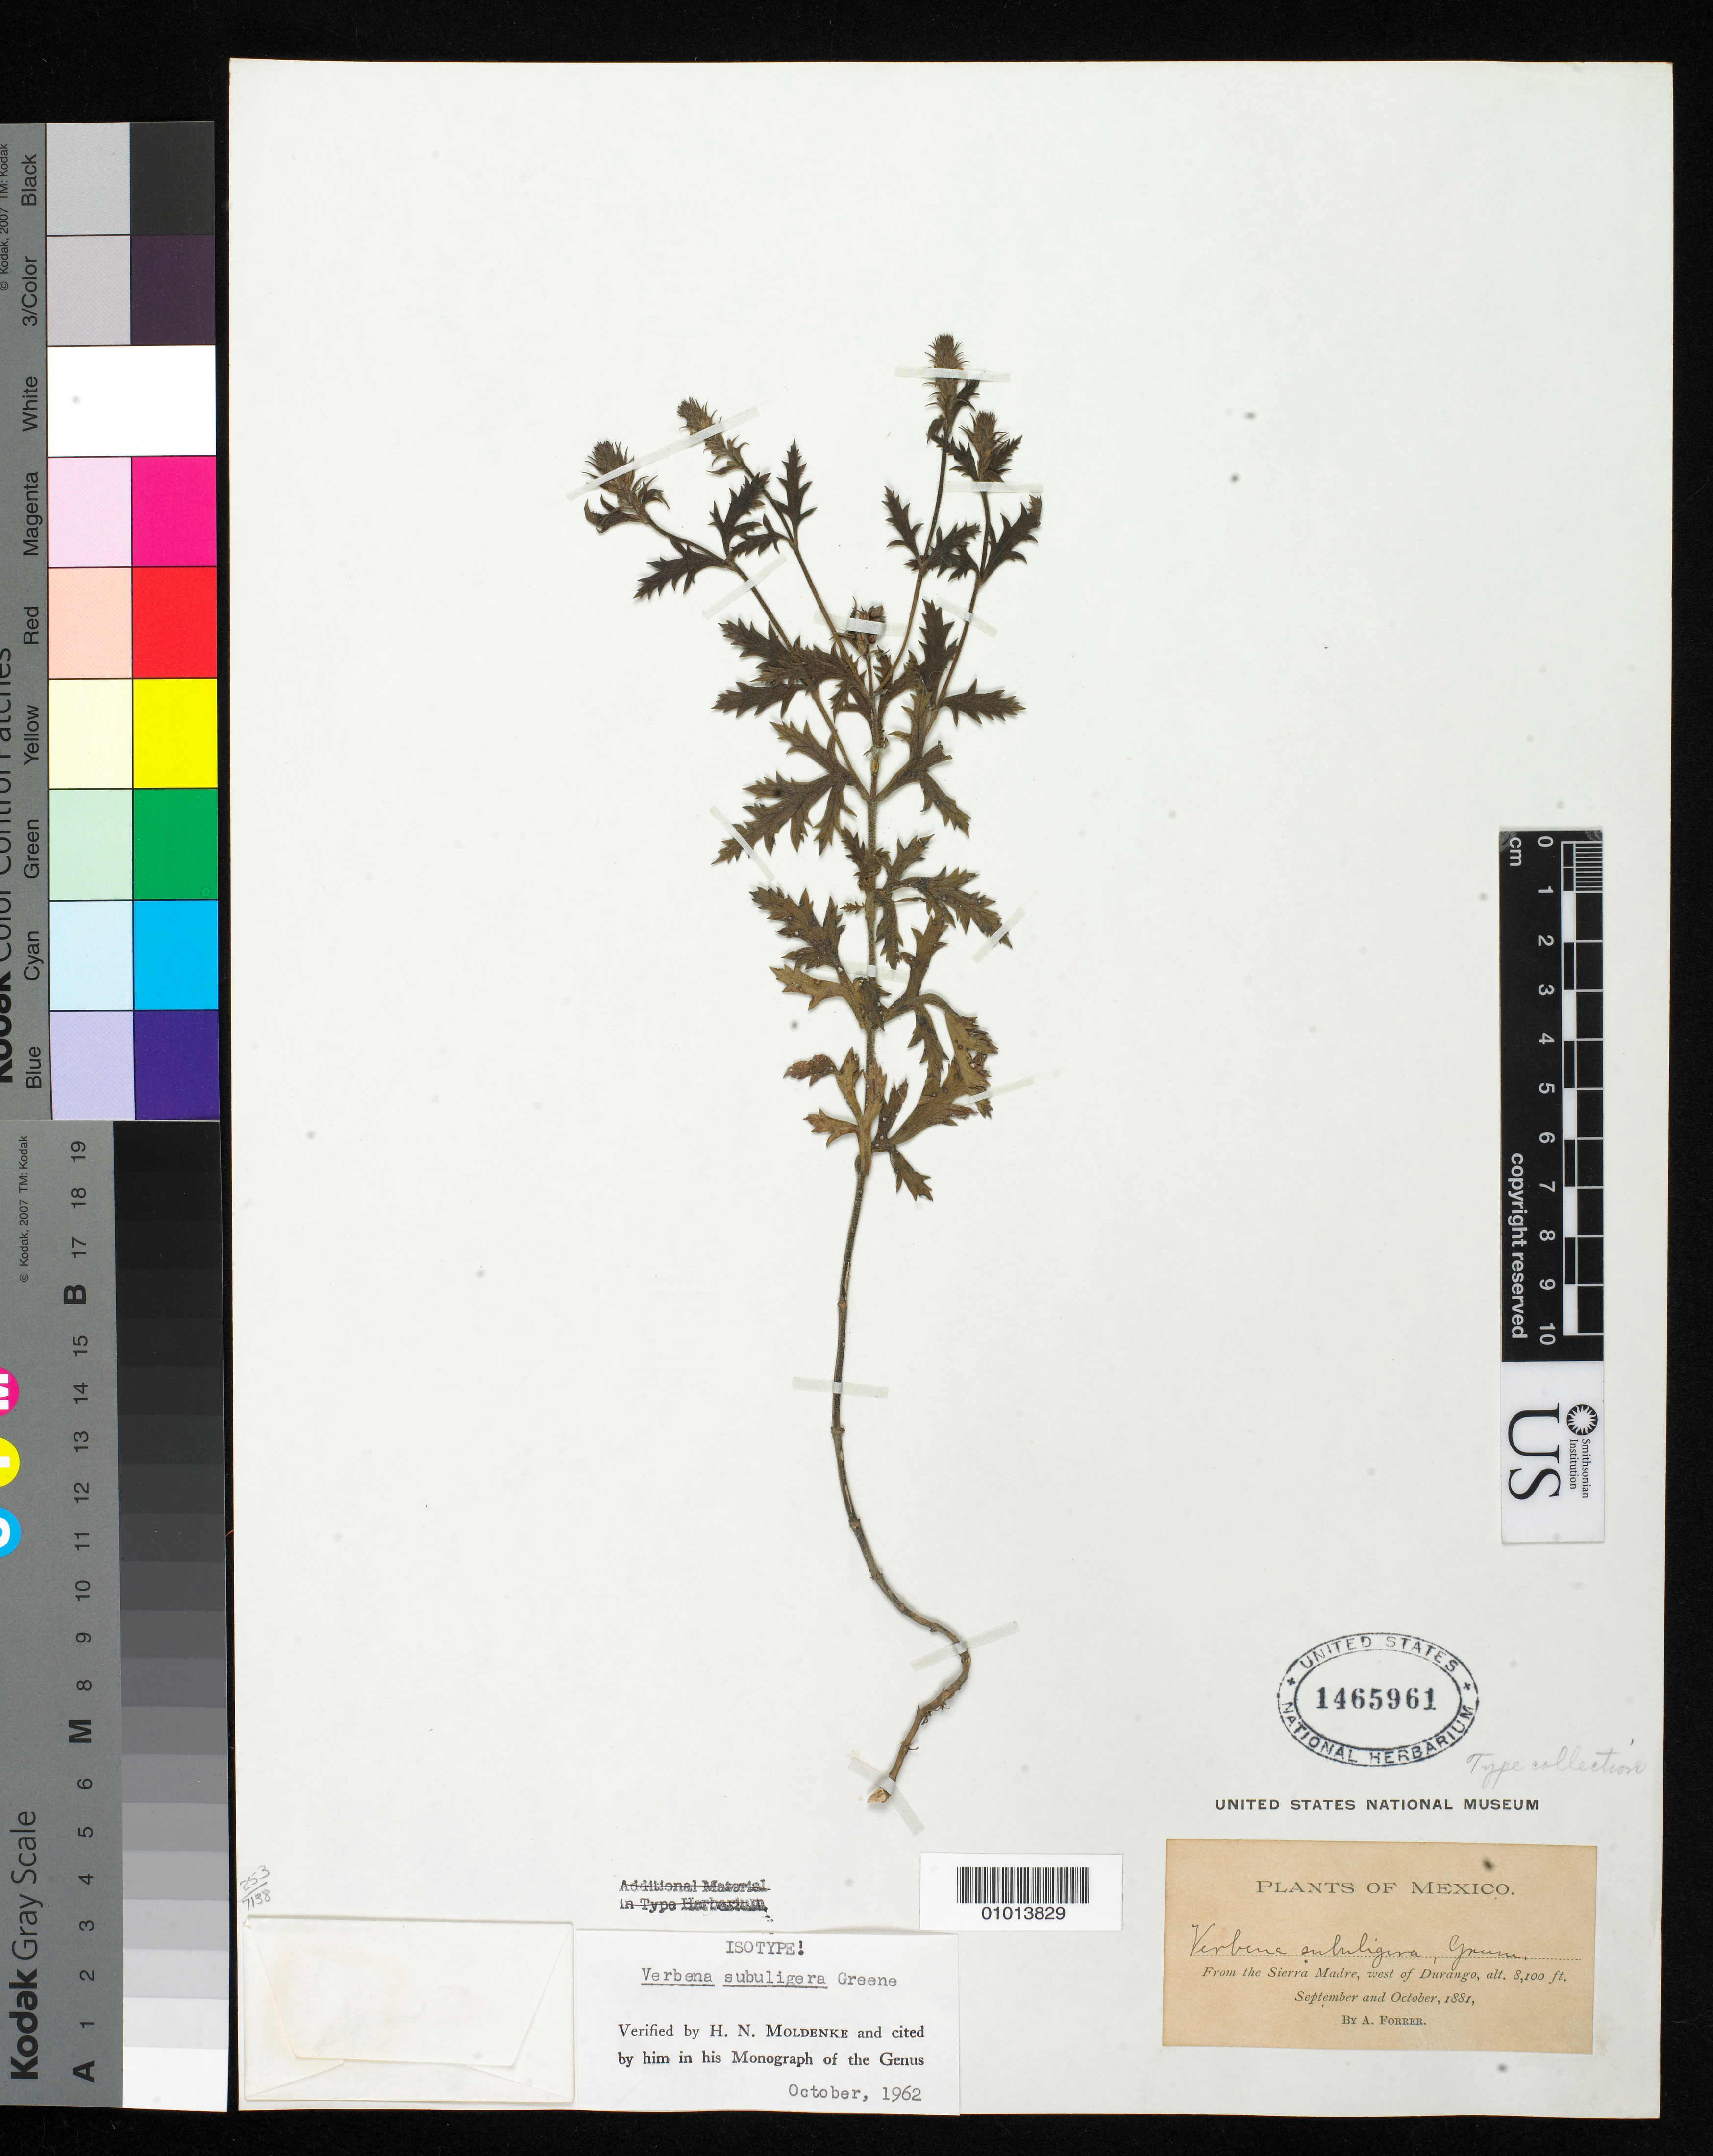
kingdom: Plantae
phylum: Tracheophyta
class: Magnoliopsida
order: Lamiales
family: Verbenaceae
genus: Verbena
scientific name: Verbena subuligera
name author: Greene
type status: Isotype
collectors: A. Forrer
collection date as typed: Sep 1881 and -- Oct 1881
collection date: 1881-09,1881-10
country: Mexico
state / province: Durango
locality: From the Sierra Madre, W of Durango.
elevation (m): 2469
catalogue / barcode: US 1465961